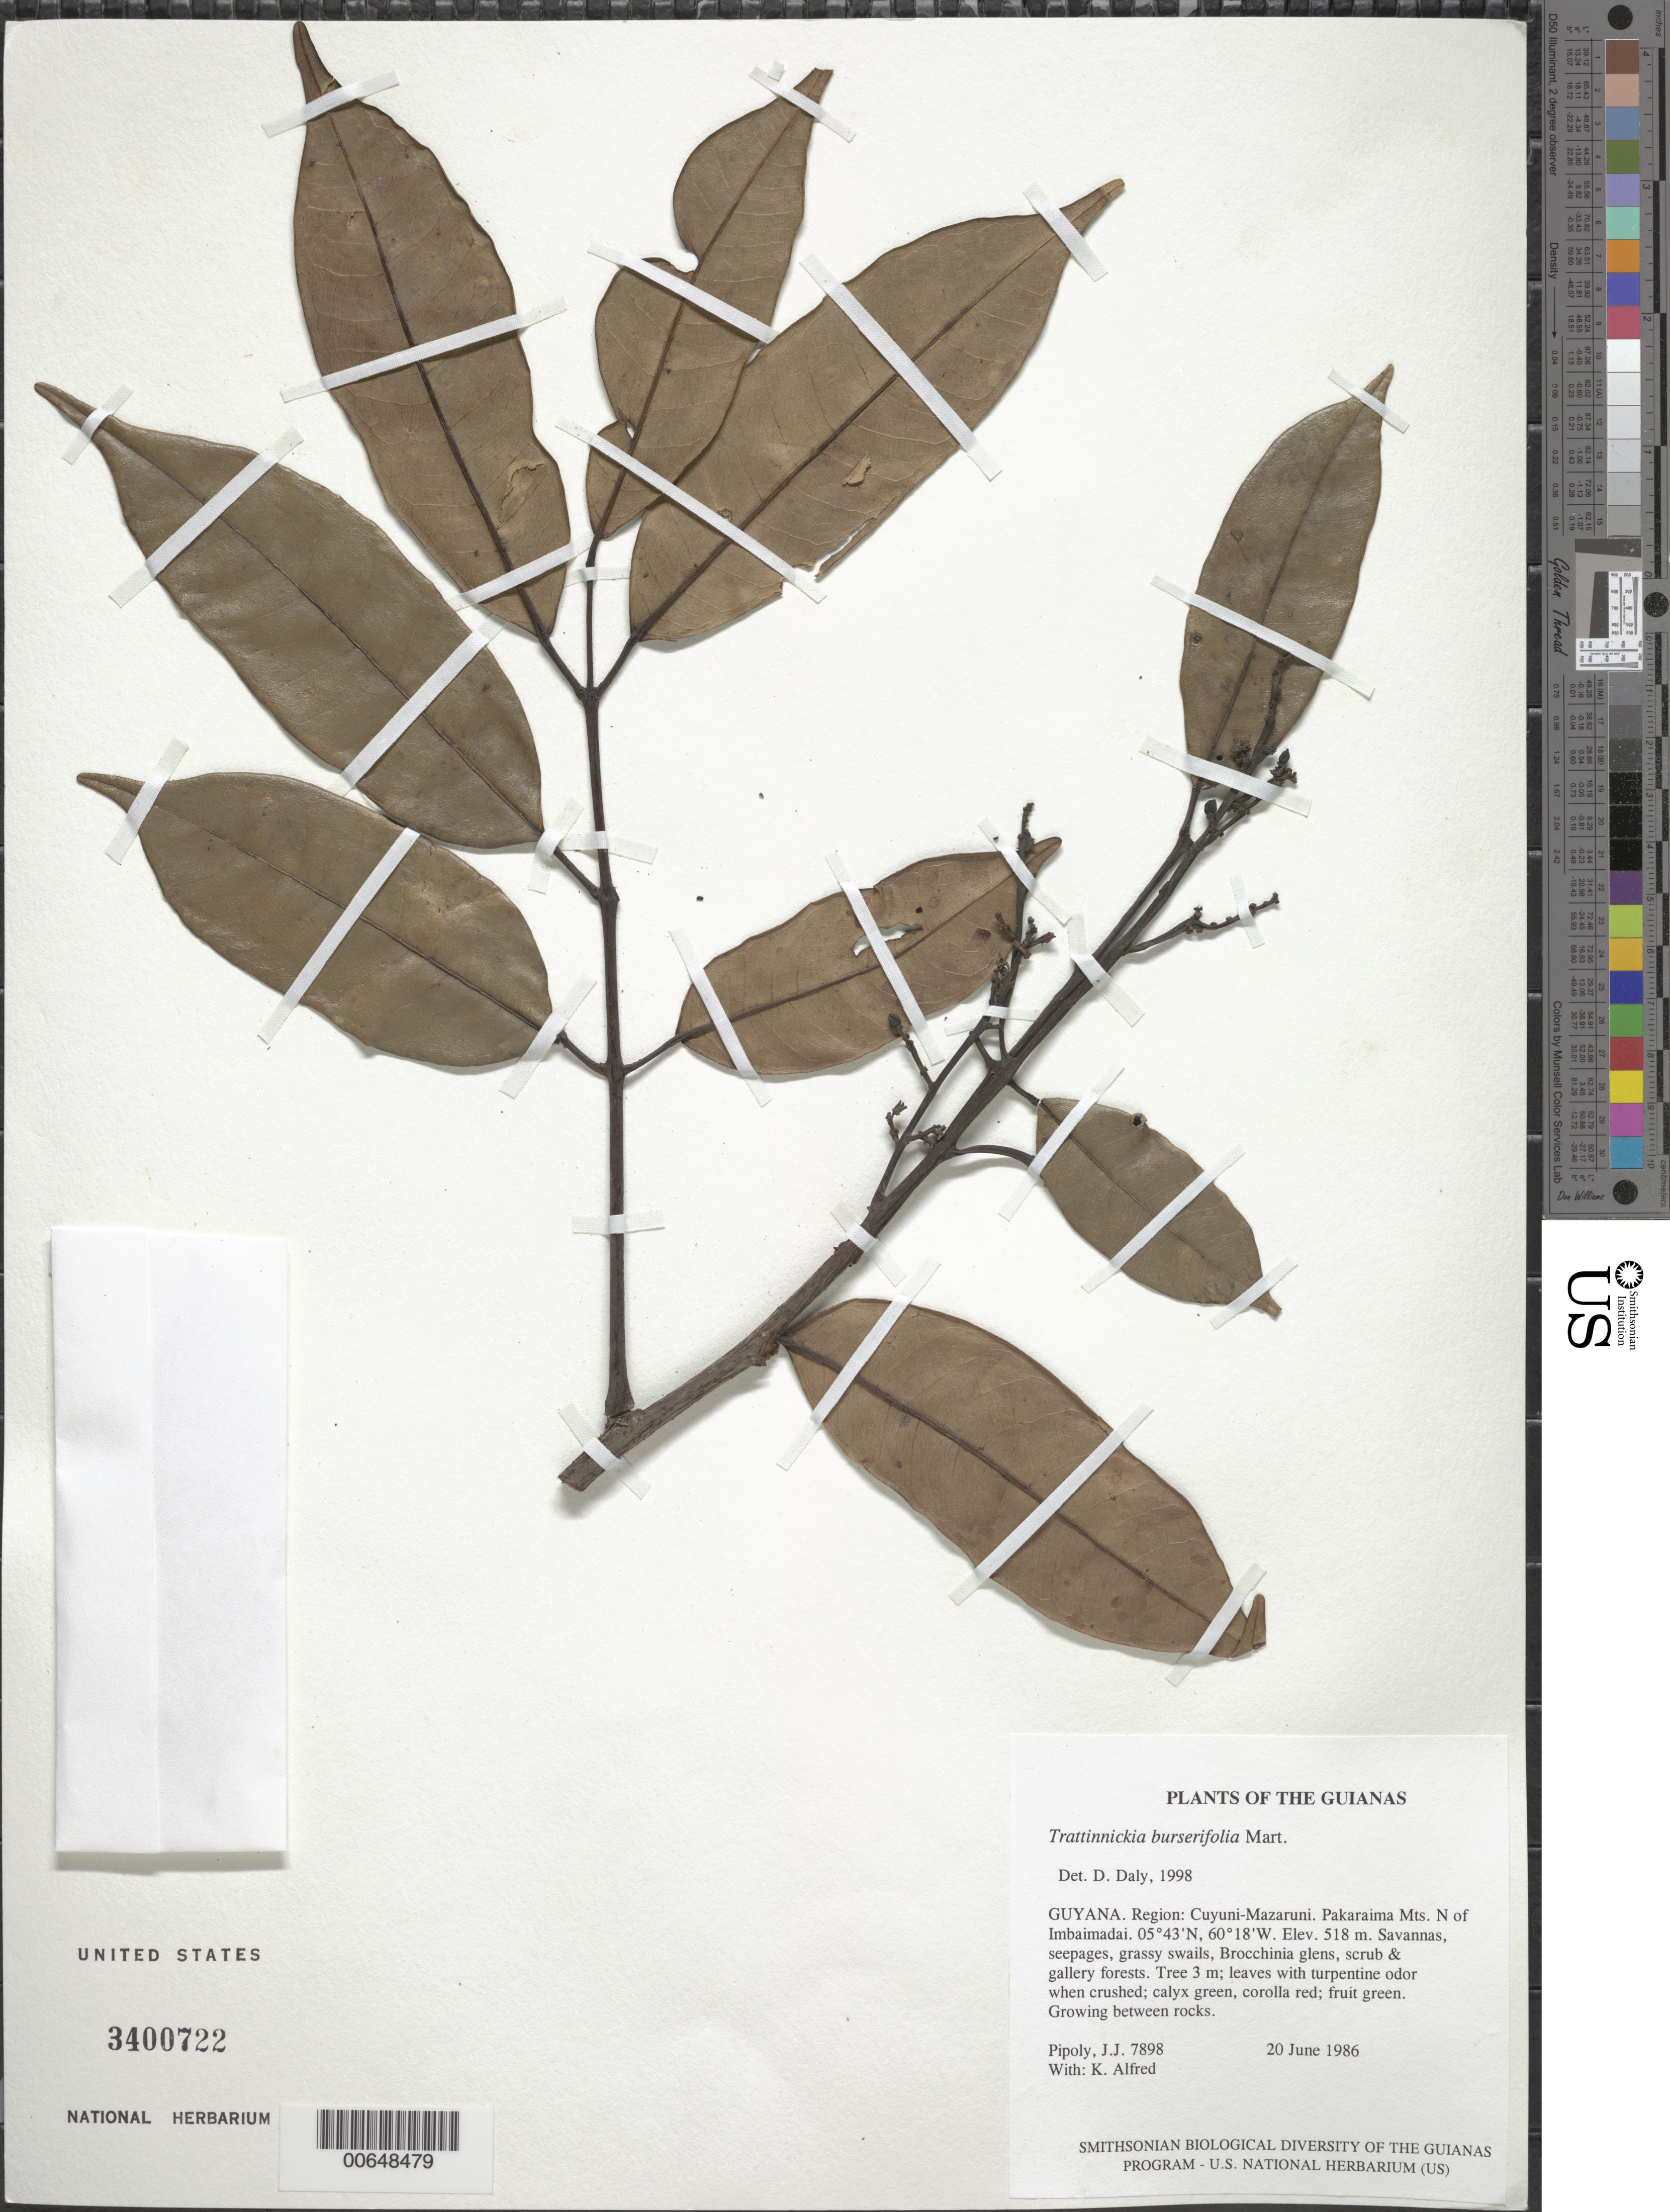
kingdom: Plantae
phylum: Tracheophyta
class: Magnoliopsida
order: Sapindales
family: Burseraceae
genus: Trattinnickia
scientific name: Trattinnickia burserifolia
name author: Mart.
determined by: Daly, D. C.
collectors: J. J. Pipoly & K. Alfred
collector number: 7898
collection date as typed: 20 June 1986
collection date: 1986-06-20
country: Guyana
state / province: Cuyuni-Mazaruni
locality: Pakaraima Mts. N of Imbaimadai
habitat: Savannas, seepages, grassy swails, Brocchinia glens, scrub & gallery forests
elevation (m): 518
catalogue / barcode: US 3400722